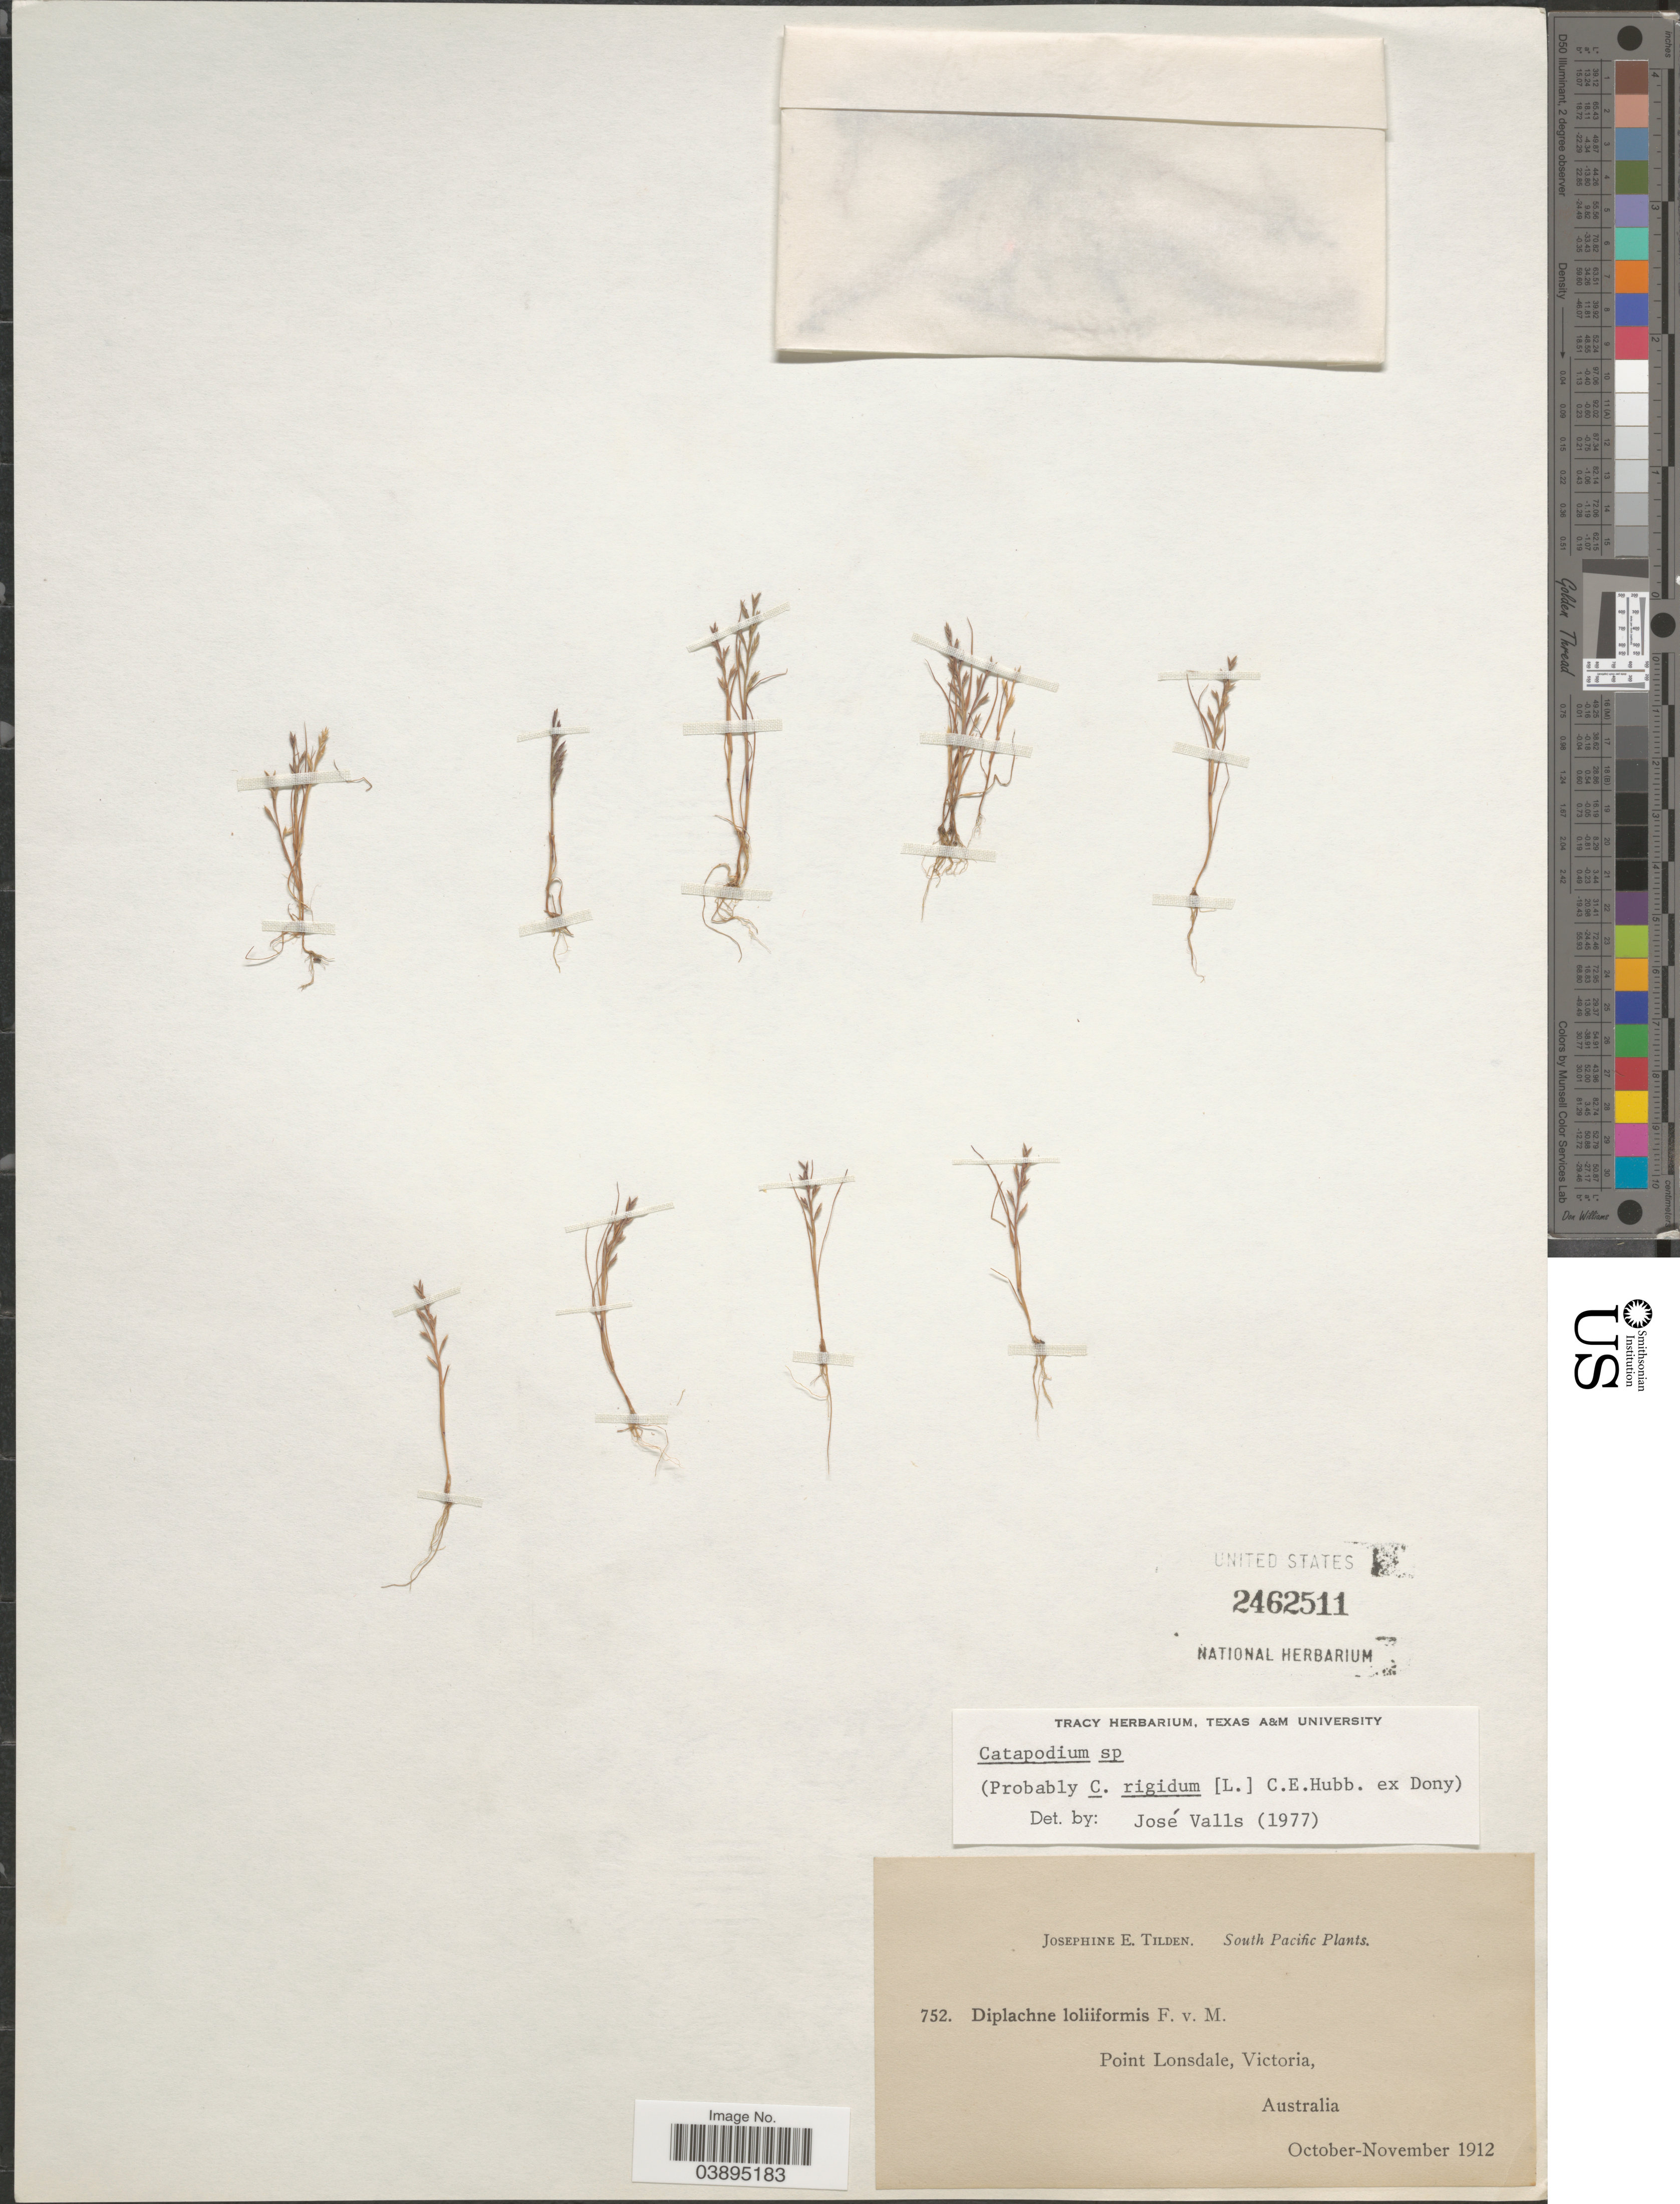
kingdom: Plantae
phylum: Tracheophyta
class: Liliopsida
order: Poales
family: Poaceae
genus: Catapodium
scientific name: Catapodium rigidum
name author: (L.) C.E. Hubb.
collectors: J. E. Tilden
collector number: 752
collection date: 1912-10/1912-11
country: Australia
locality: South Pacific. Point Lonsdale, Victoria.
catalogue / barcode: US 2462511